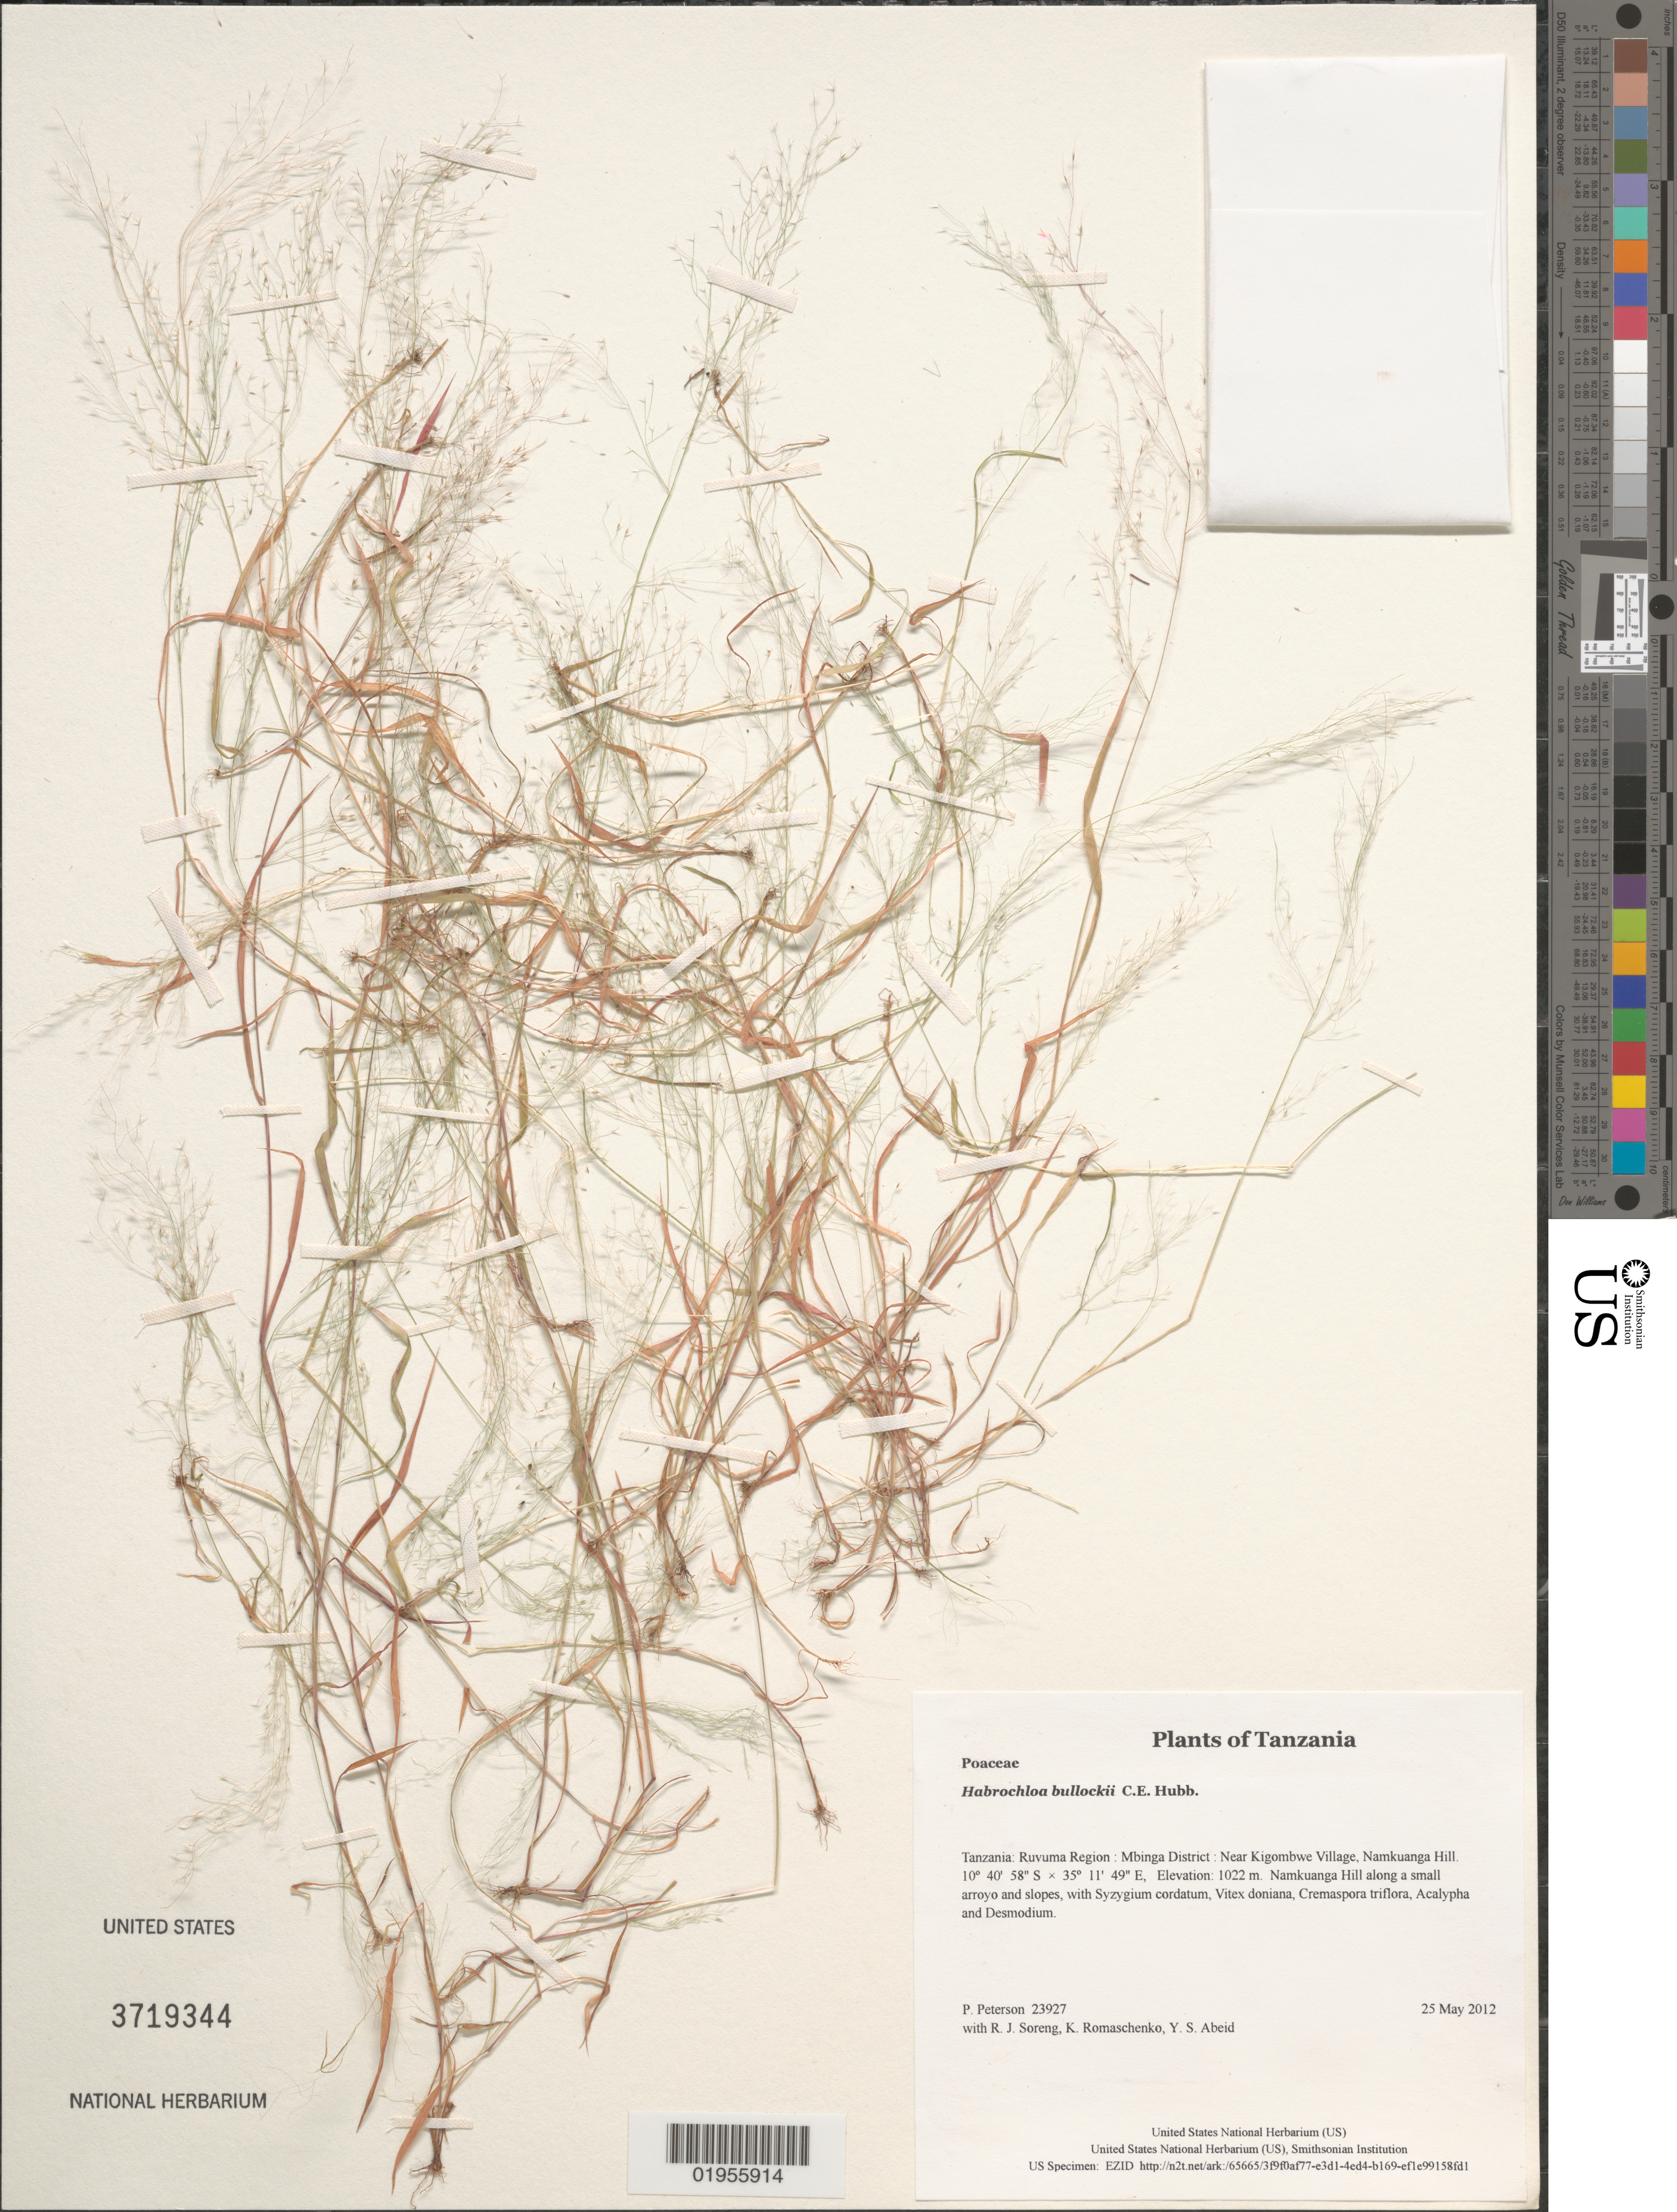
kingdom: Plantae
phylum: Tracheophyta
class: Liliopsida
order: Poales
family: Poaceae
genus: Habrochloa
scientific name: Habrochloa bullockii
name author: C.E. Hubb.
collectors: P. M. Peterson, R. J. Soreng, K. Romaschenko & Y. Abeid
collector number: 23927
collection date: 2012-05-25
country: Tanzania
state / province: Ruvuma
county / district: Mbinga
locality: Near Kigombwe Village, Namkuanga Hill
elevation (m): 1022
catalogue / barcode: US 3719344